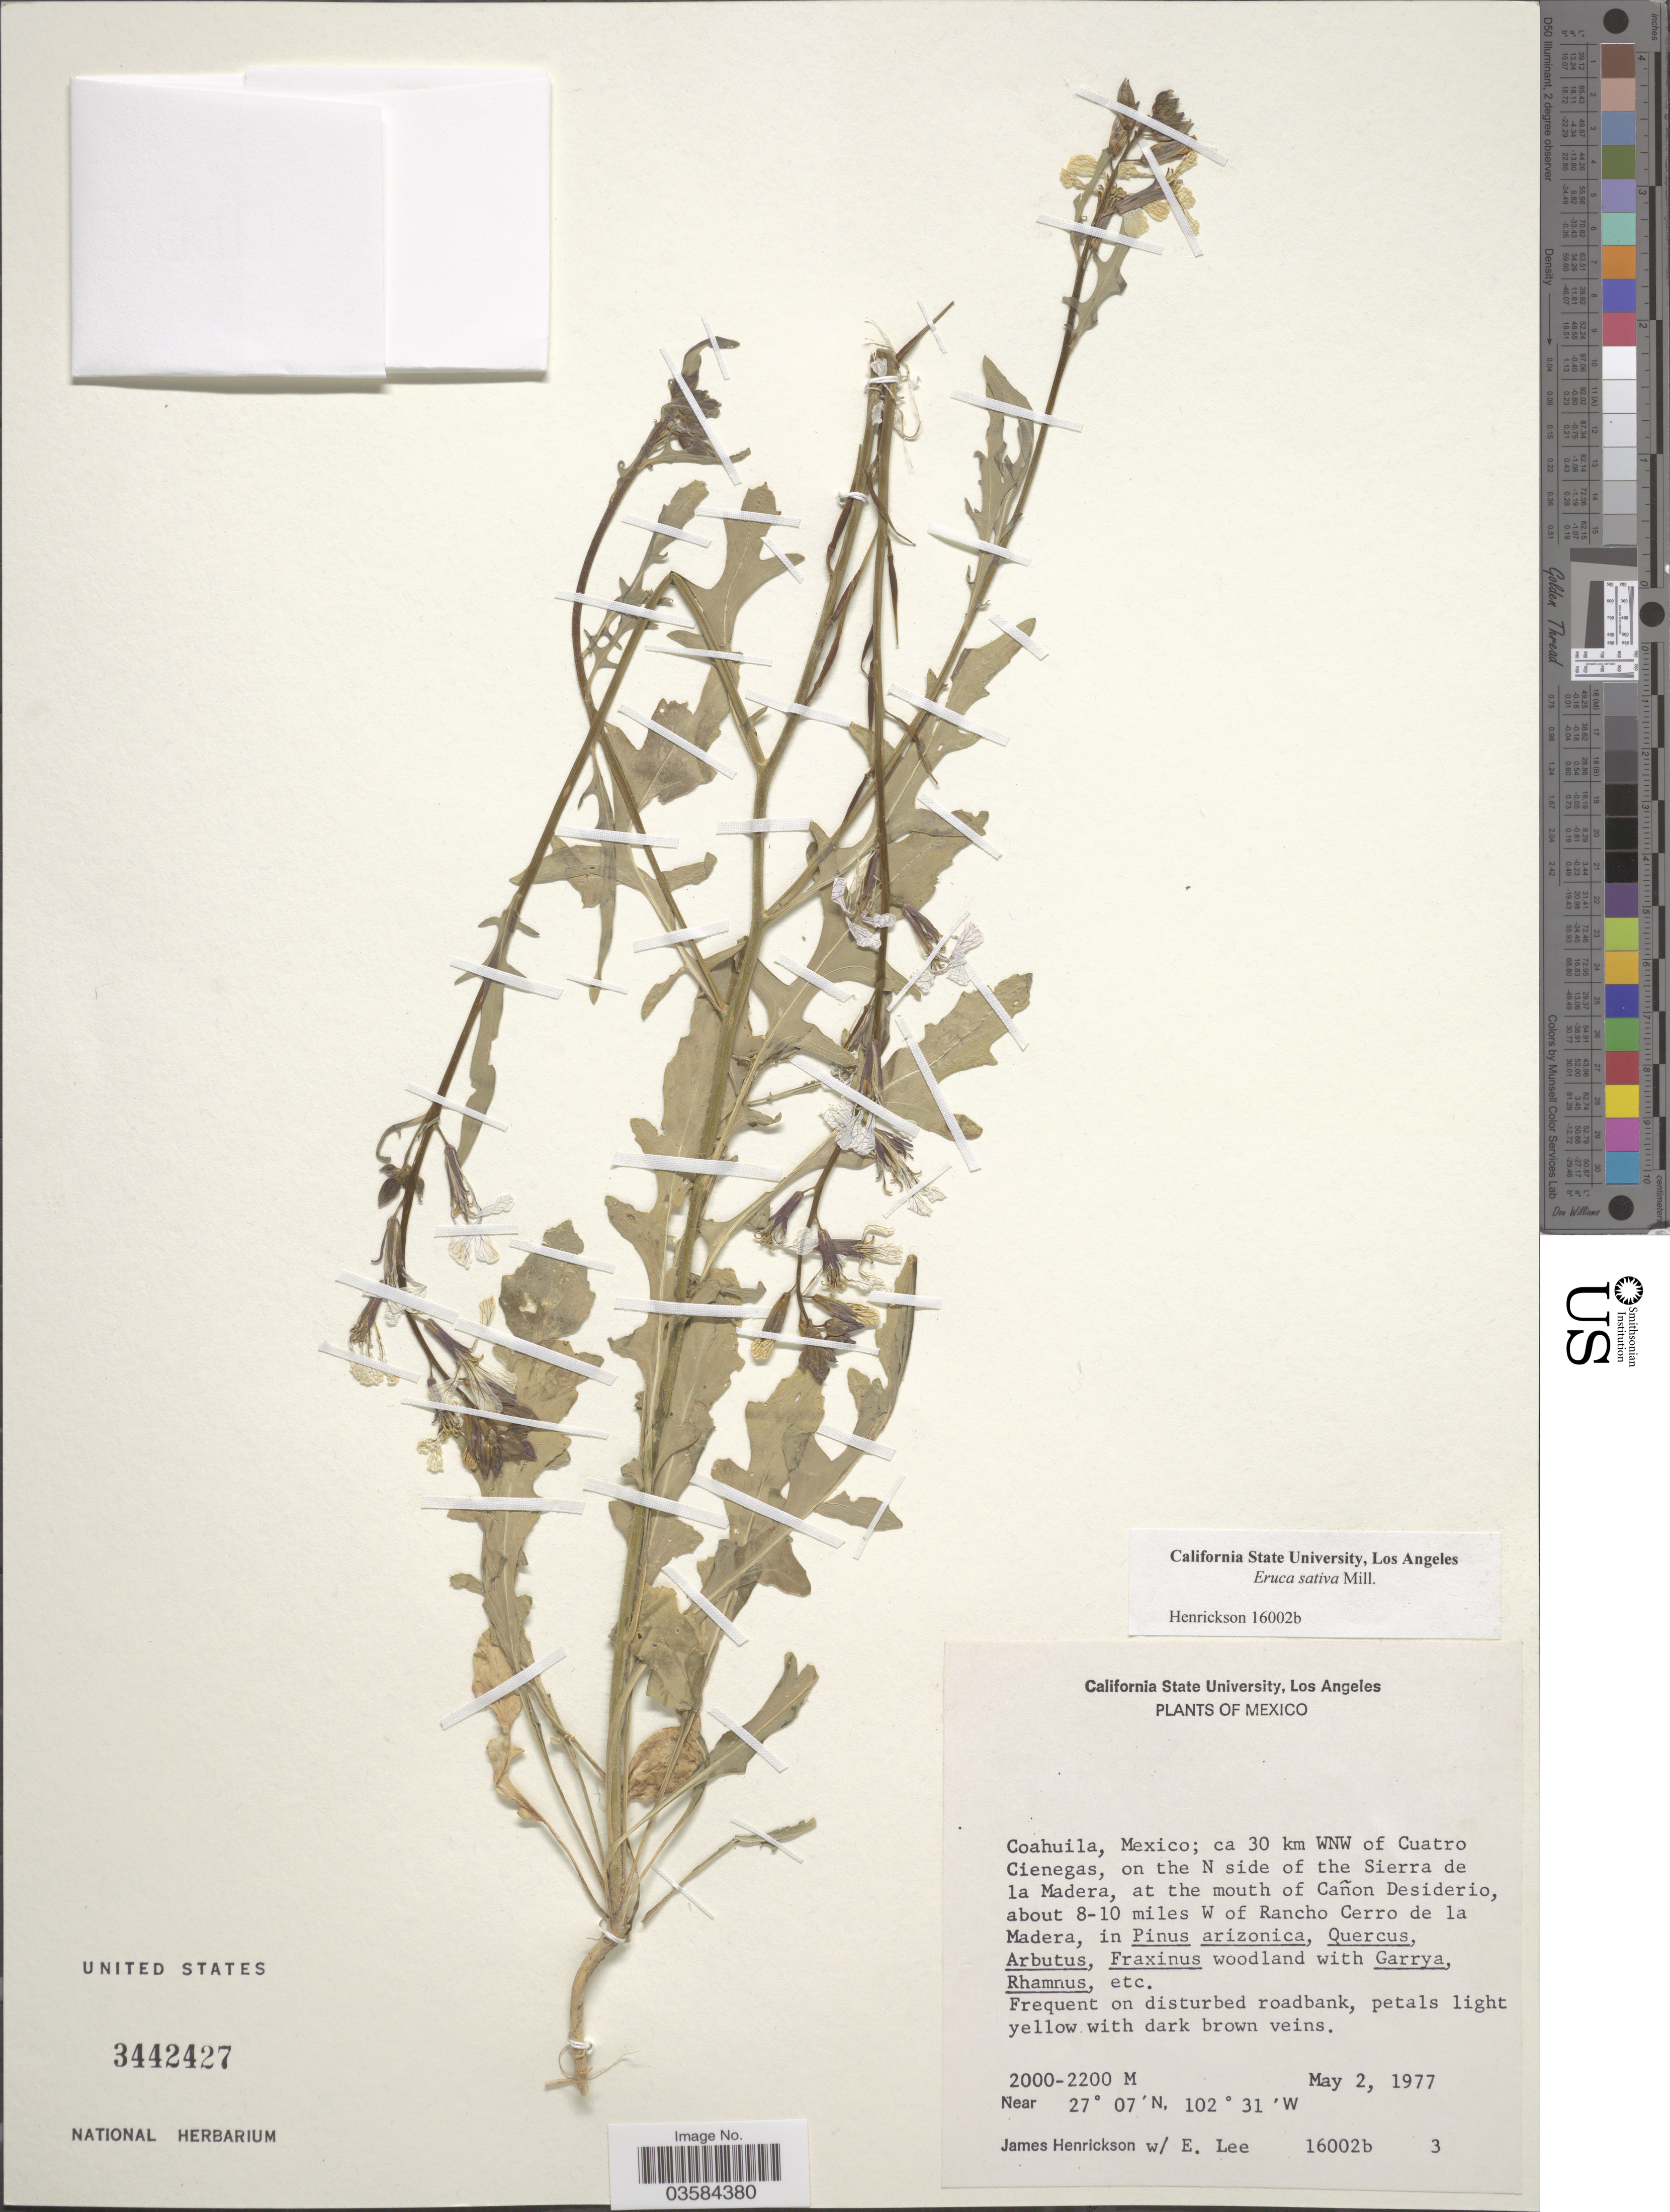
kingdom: Plantae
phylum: Tracheophyta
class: Magnoliopsida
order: Brassicales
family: Brassicaceae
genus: Eruca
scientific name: Eruca sativa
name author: Mill.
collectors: J. S. Henrickson & E. Lee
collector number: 16002b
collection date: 1977-05-02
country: Mexico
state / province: Coahuila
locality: Ca 30 km WNW of Cuatro Cienegas, on the N side of the Sierra de la Madera, at the mouth of Cañon Desiderio, about 8-10 miles W of Rancho Cerro de la Madera.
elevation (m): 2000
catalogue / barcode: US 3442427